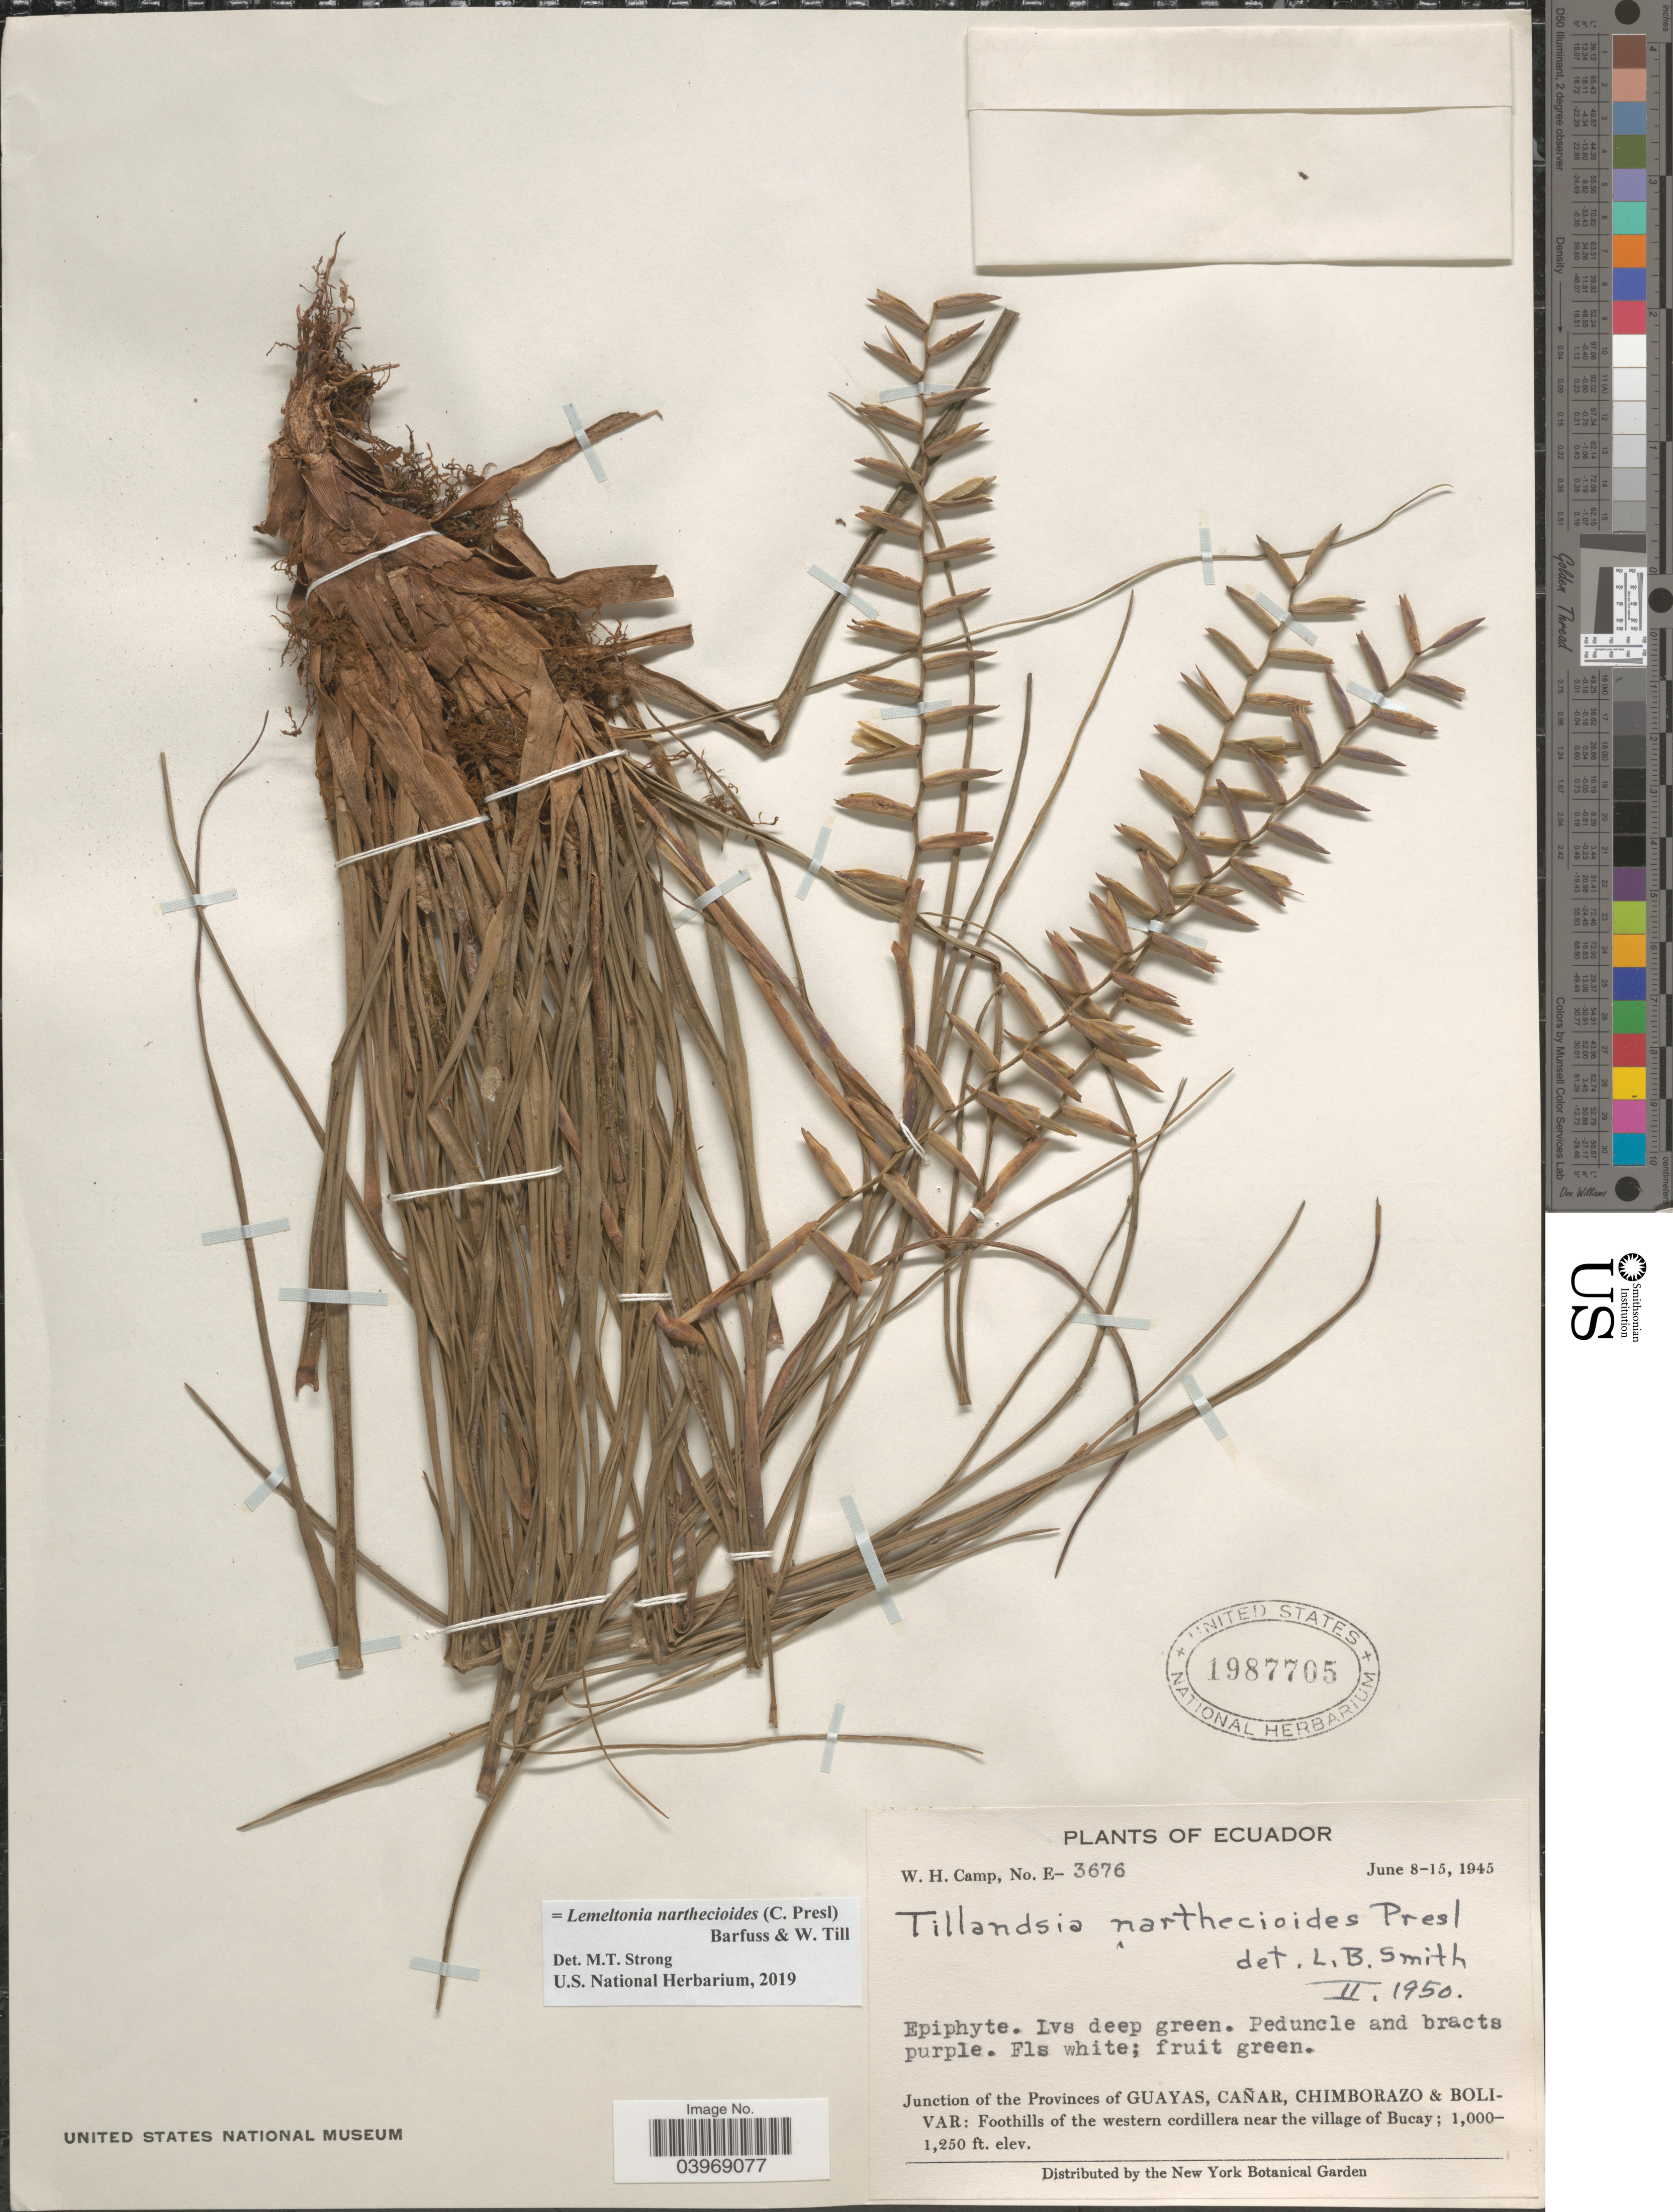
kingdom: Plantae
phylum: Tracheophyta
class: Liliopsida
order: Poales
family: Bromeliaceae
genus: Lemeltonia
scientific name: Lemeltonia narthecioides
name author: (C. Presl) Barfuss & W. Till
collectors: W. H. Camp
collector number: E-3676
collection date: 1945-06-08/1945-06-15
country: Ecuador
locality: Junction of the Provinces of Guayas, Cañar, Chimborazo & Bolivar: Foothills of the western cordillera near the village of Bucay.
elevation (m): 305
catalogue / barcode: US 1987705